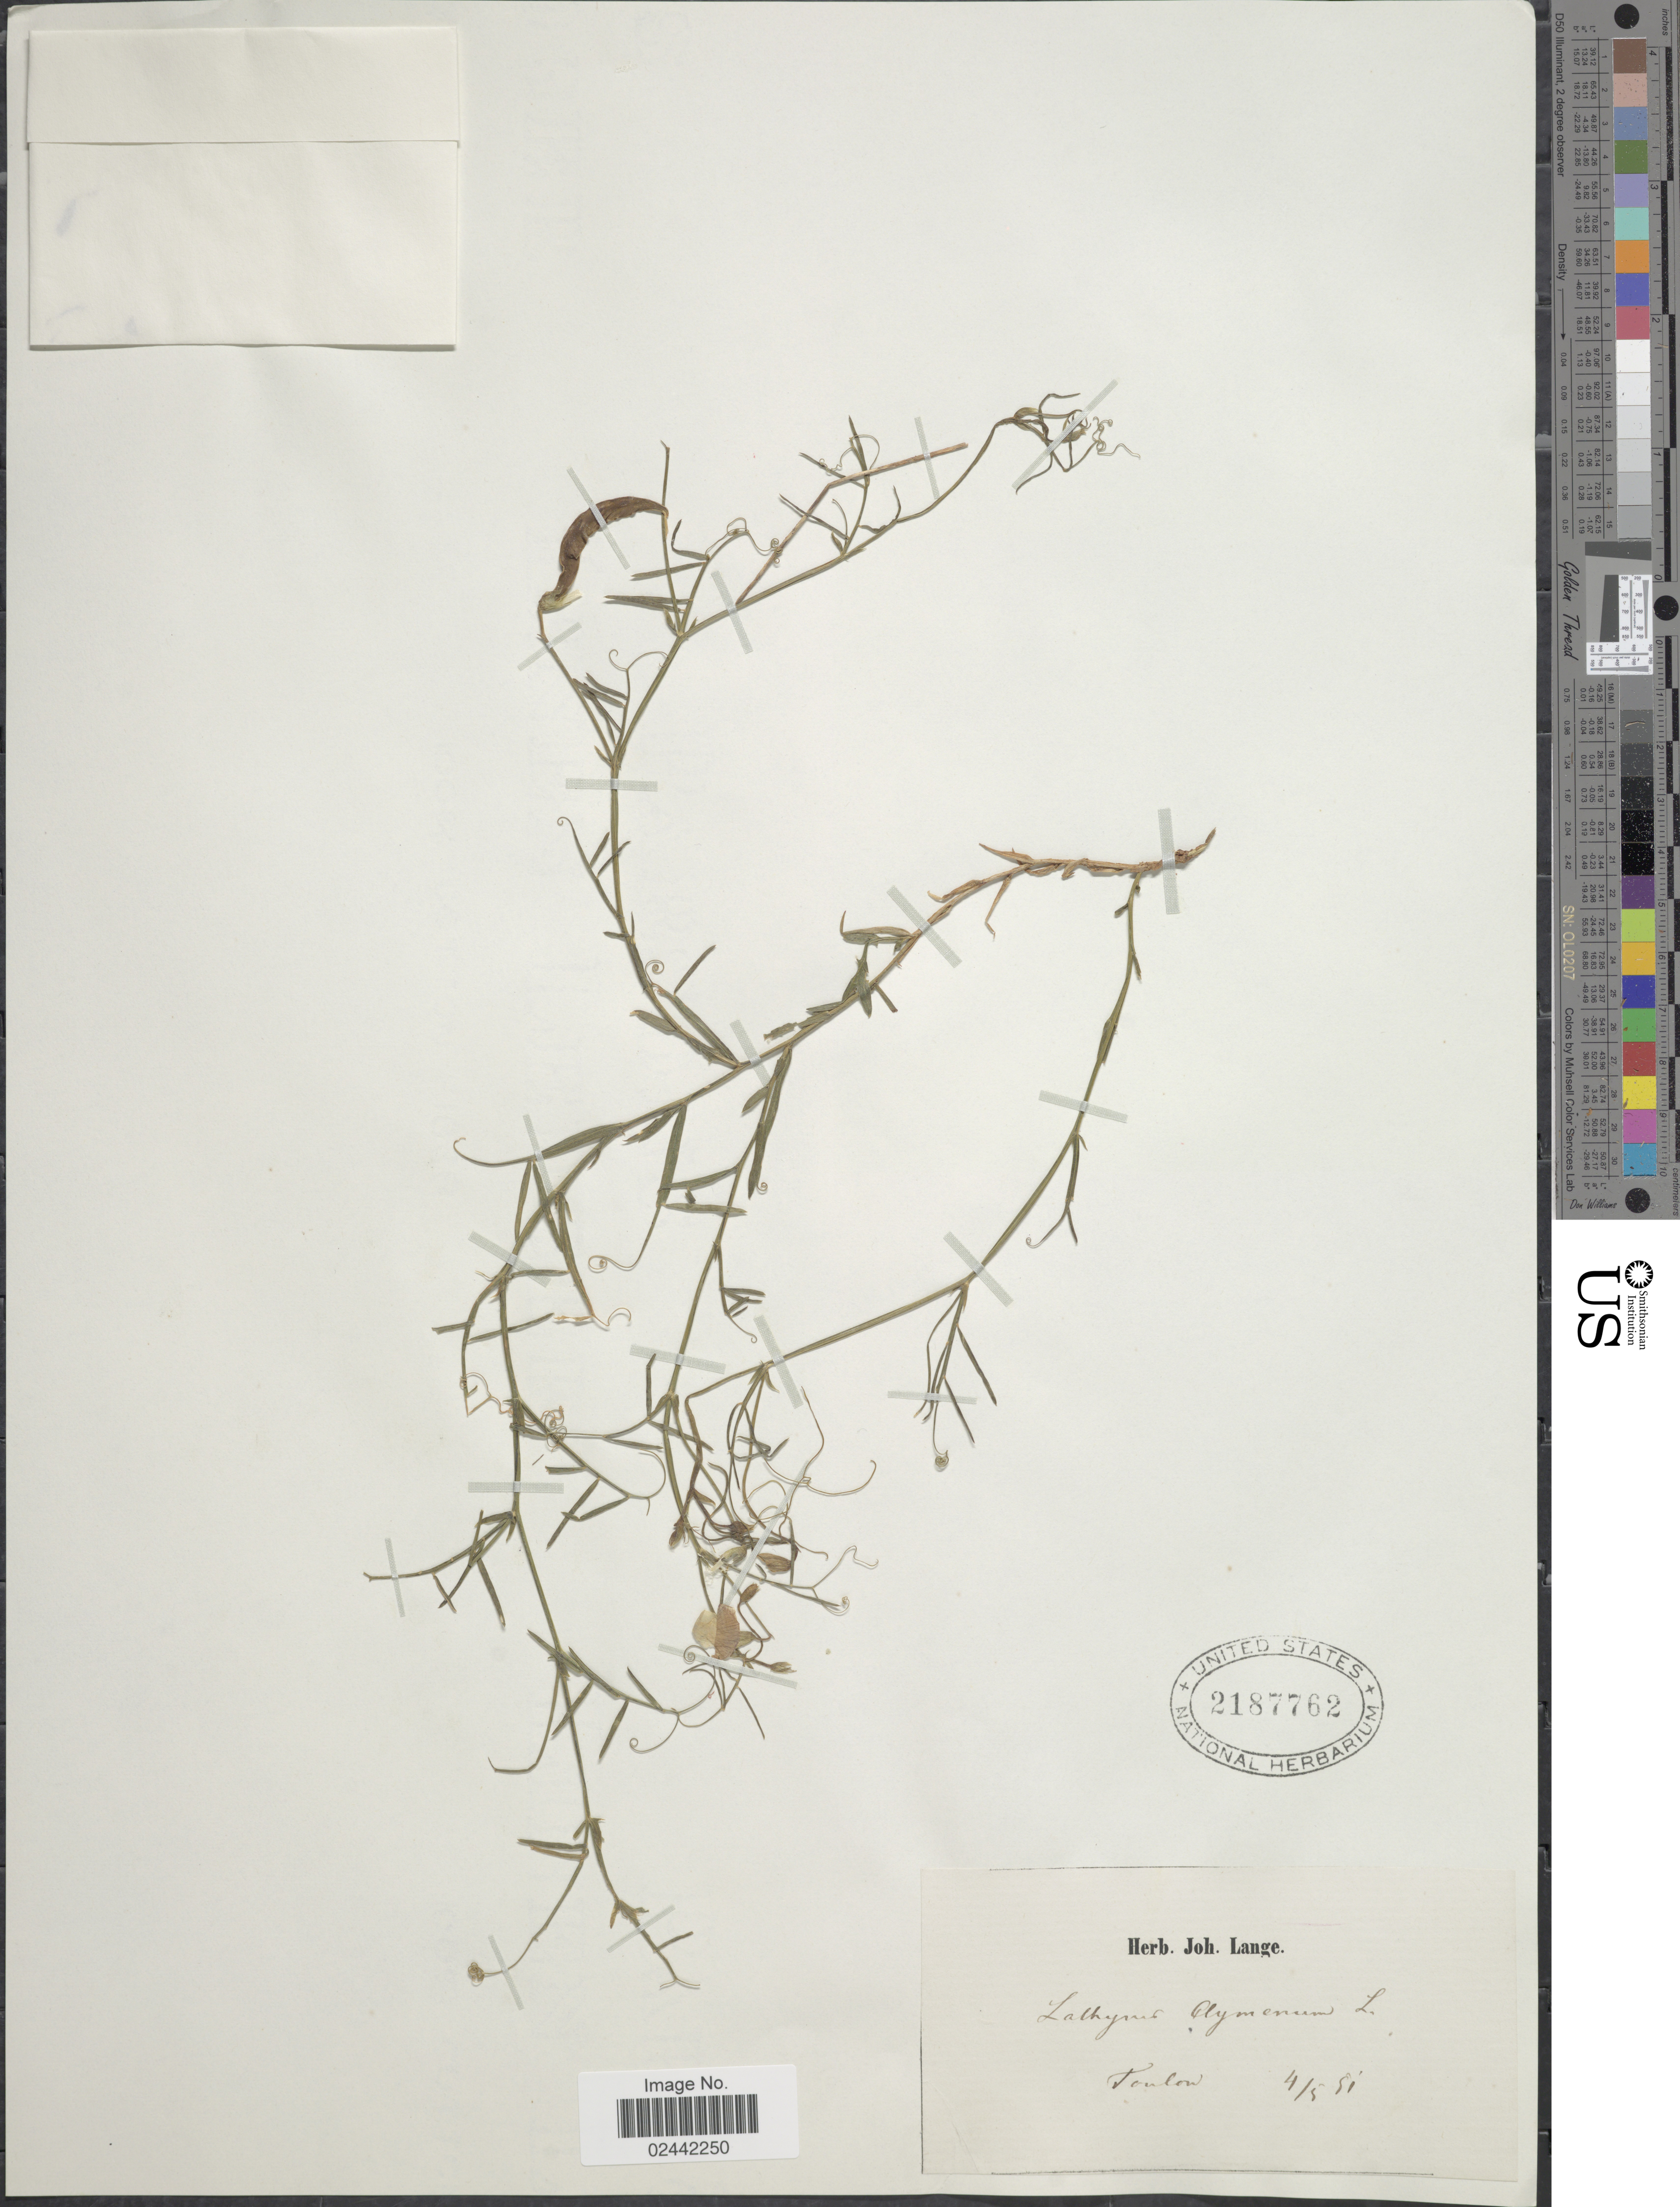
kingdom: Plantae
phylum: Tracheophyta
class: Magnoliopsida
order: Fabales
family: Fabaceae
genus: Lathyrus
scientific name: Lathyrus clymenum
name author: L.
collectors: ex herb. Joh. Lange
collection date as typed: Transcribed d/m/y: 4/5/51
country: France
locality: Toulon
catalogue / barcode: US 2187762